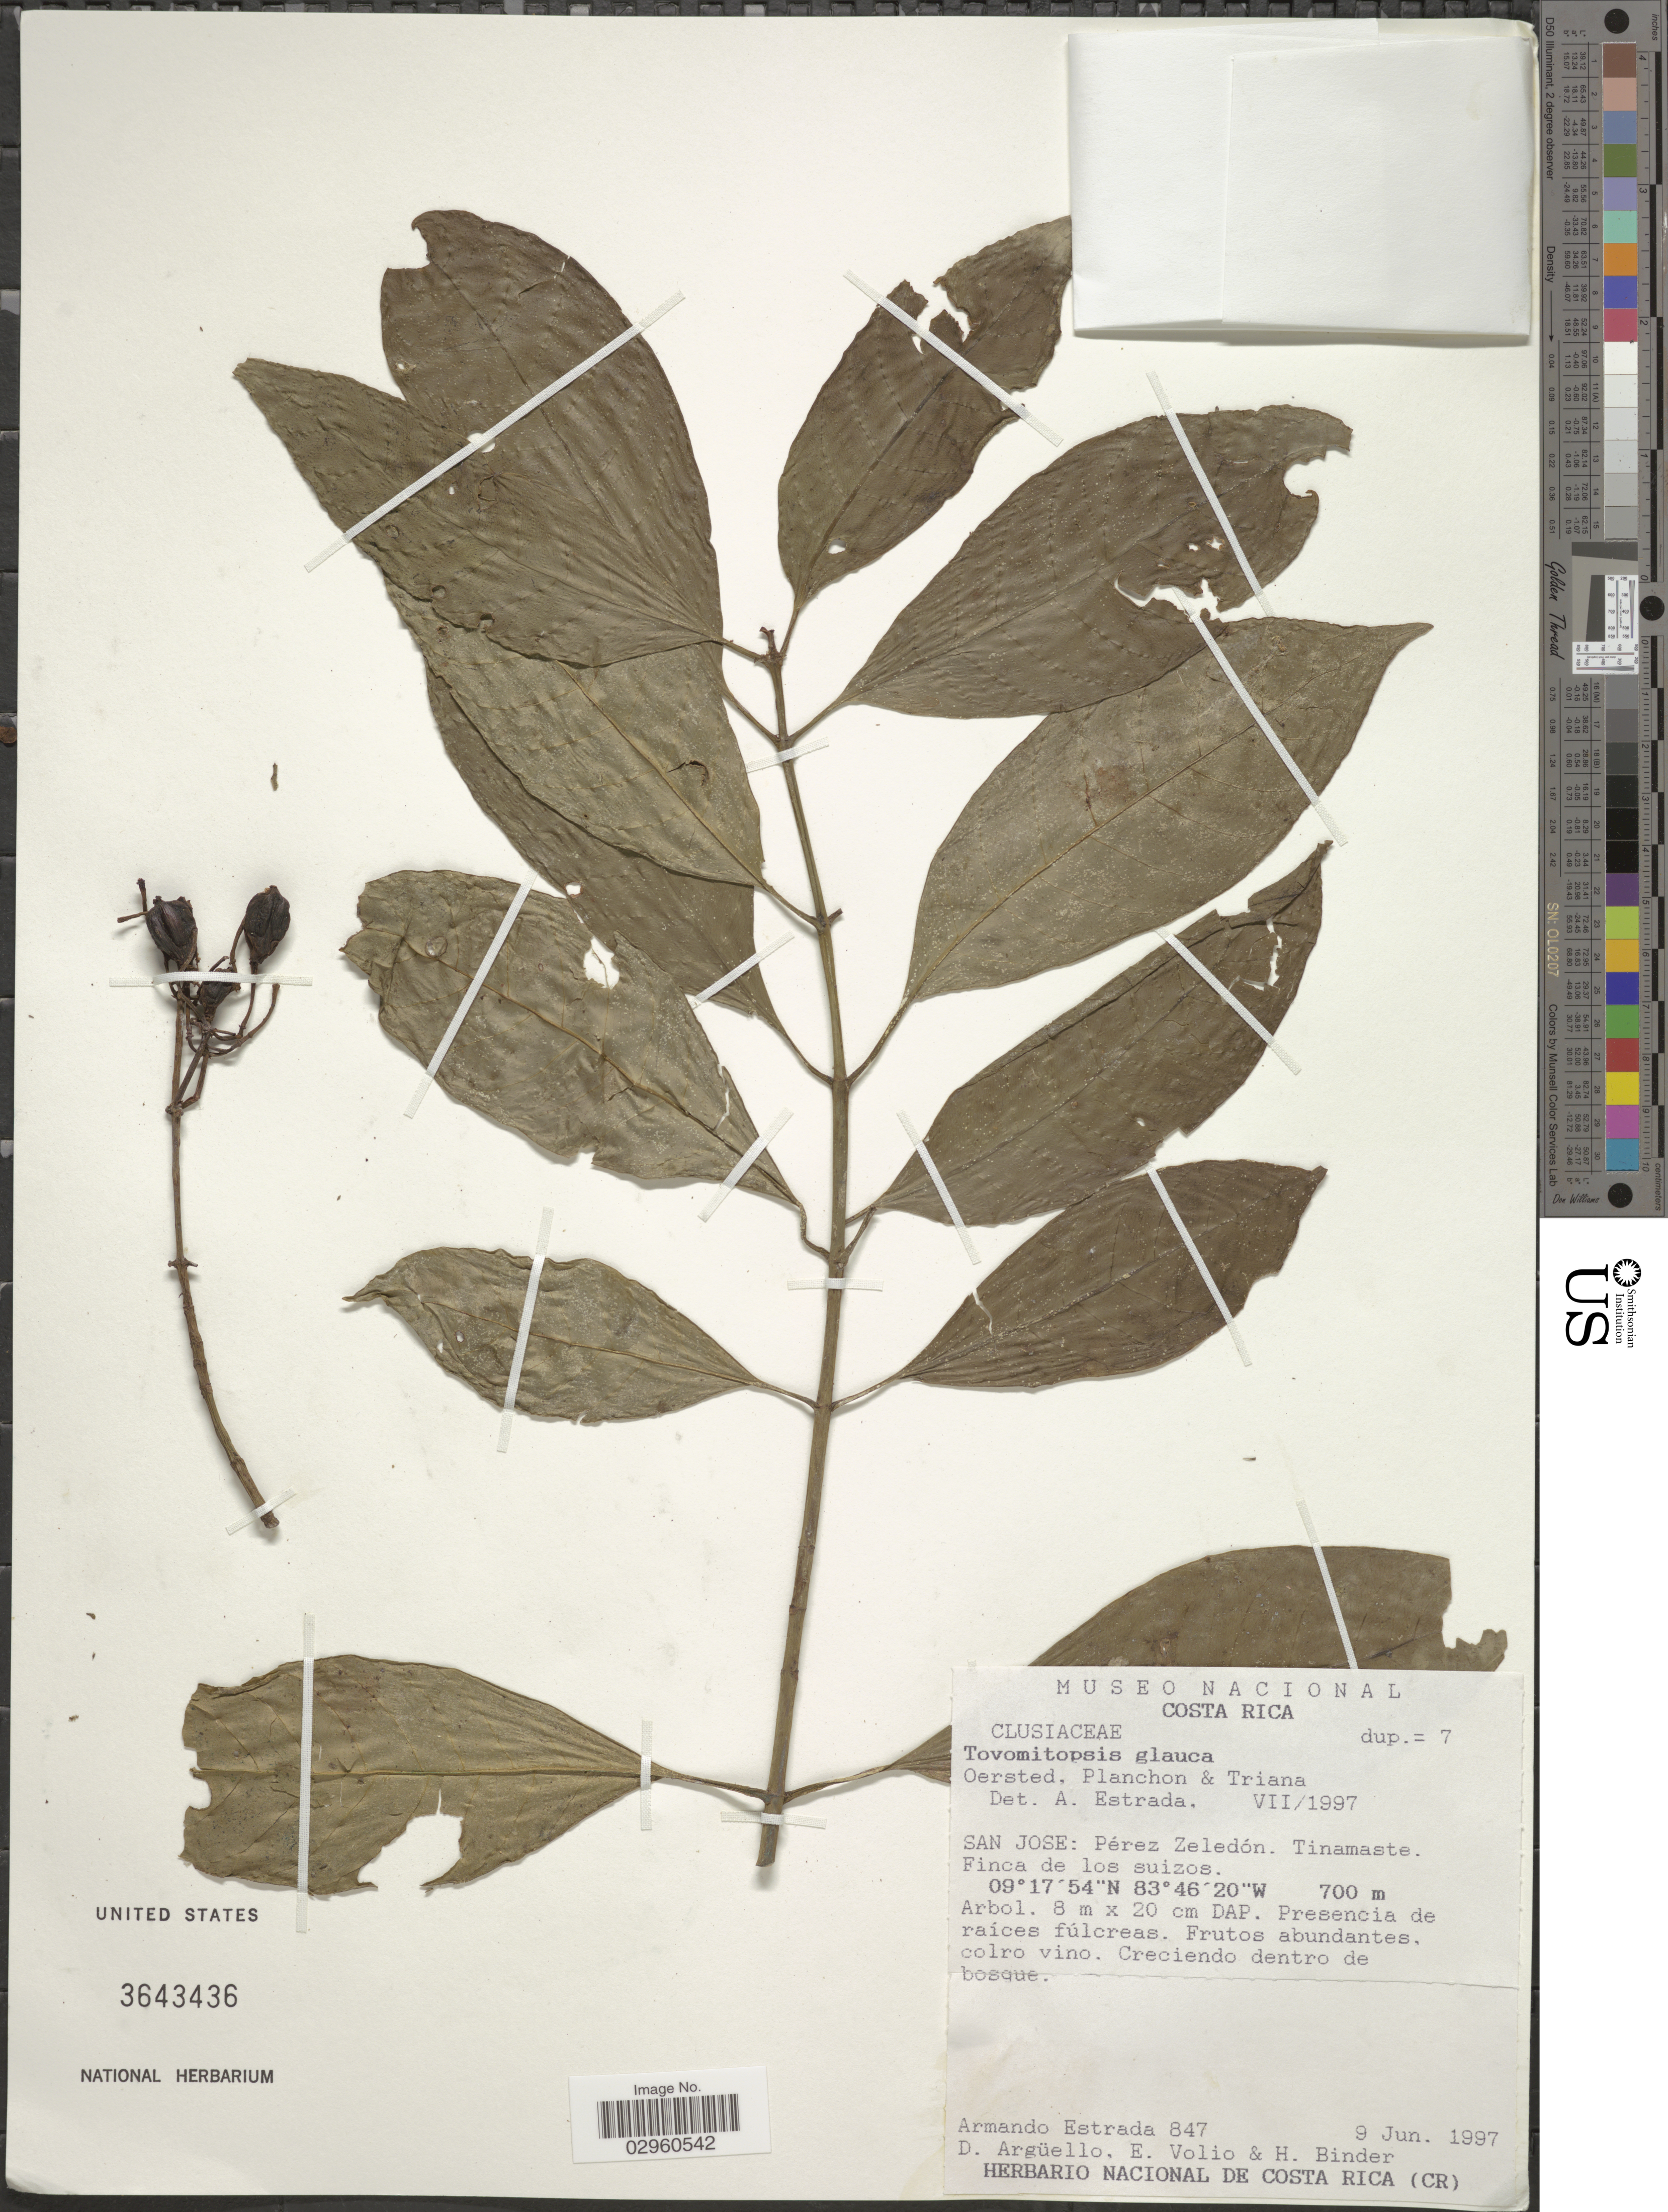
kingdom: Plantae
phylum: Tracheophyta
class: Magnoliopsida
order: Malpighiales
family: Clusiaceae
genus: Chrysochlamys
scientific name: Chrysochlamys glauca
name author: (Oerst. ex Planch. & Triana) Hemsl.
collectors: A. Estrada, D. Argüello, E. Volio & H. Binder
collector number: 847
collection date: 1997-06-09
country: Costa Rica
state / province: San José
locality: San Jose: Pérez Zeledón. Tinamaste. Finca de los suizos.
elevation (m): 700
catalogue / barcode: US 3643436